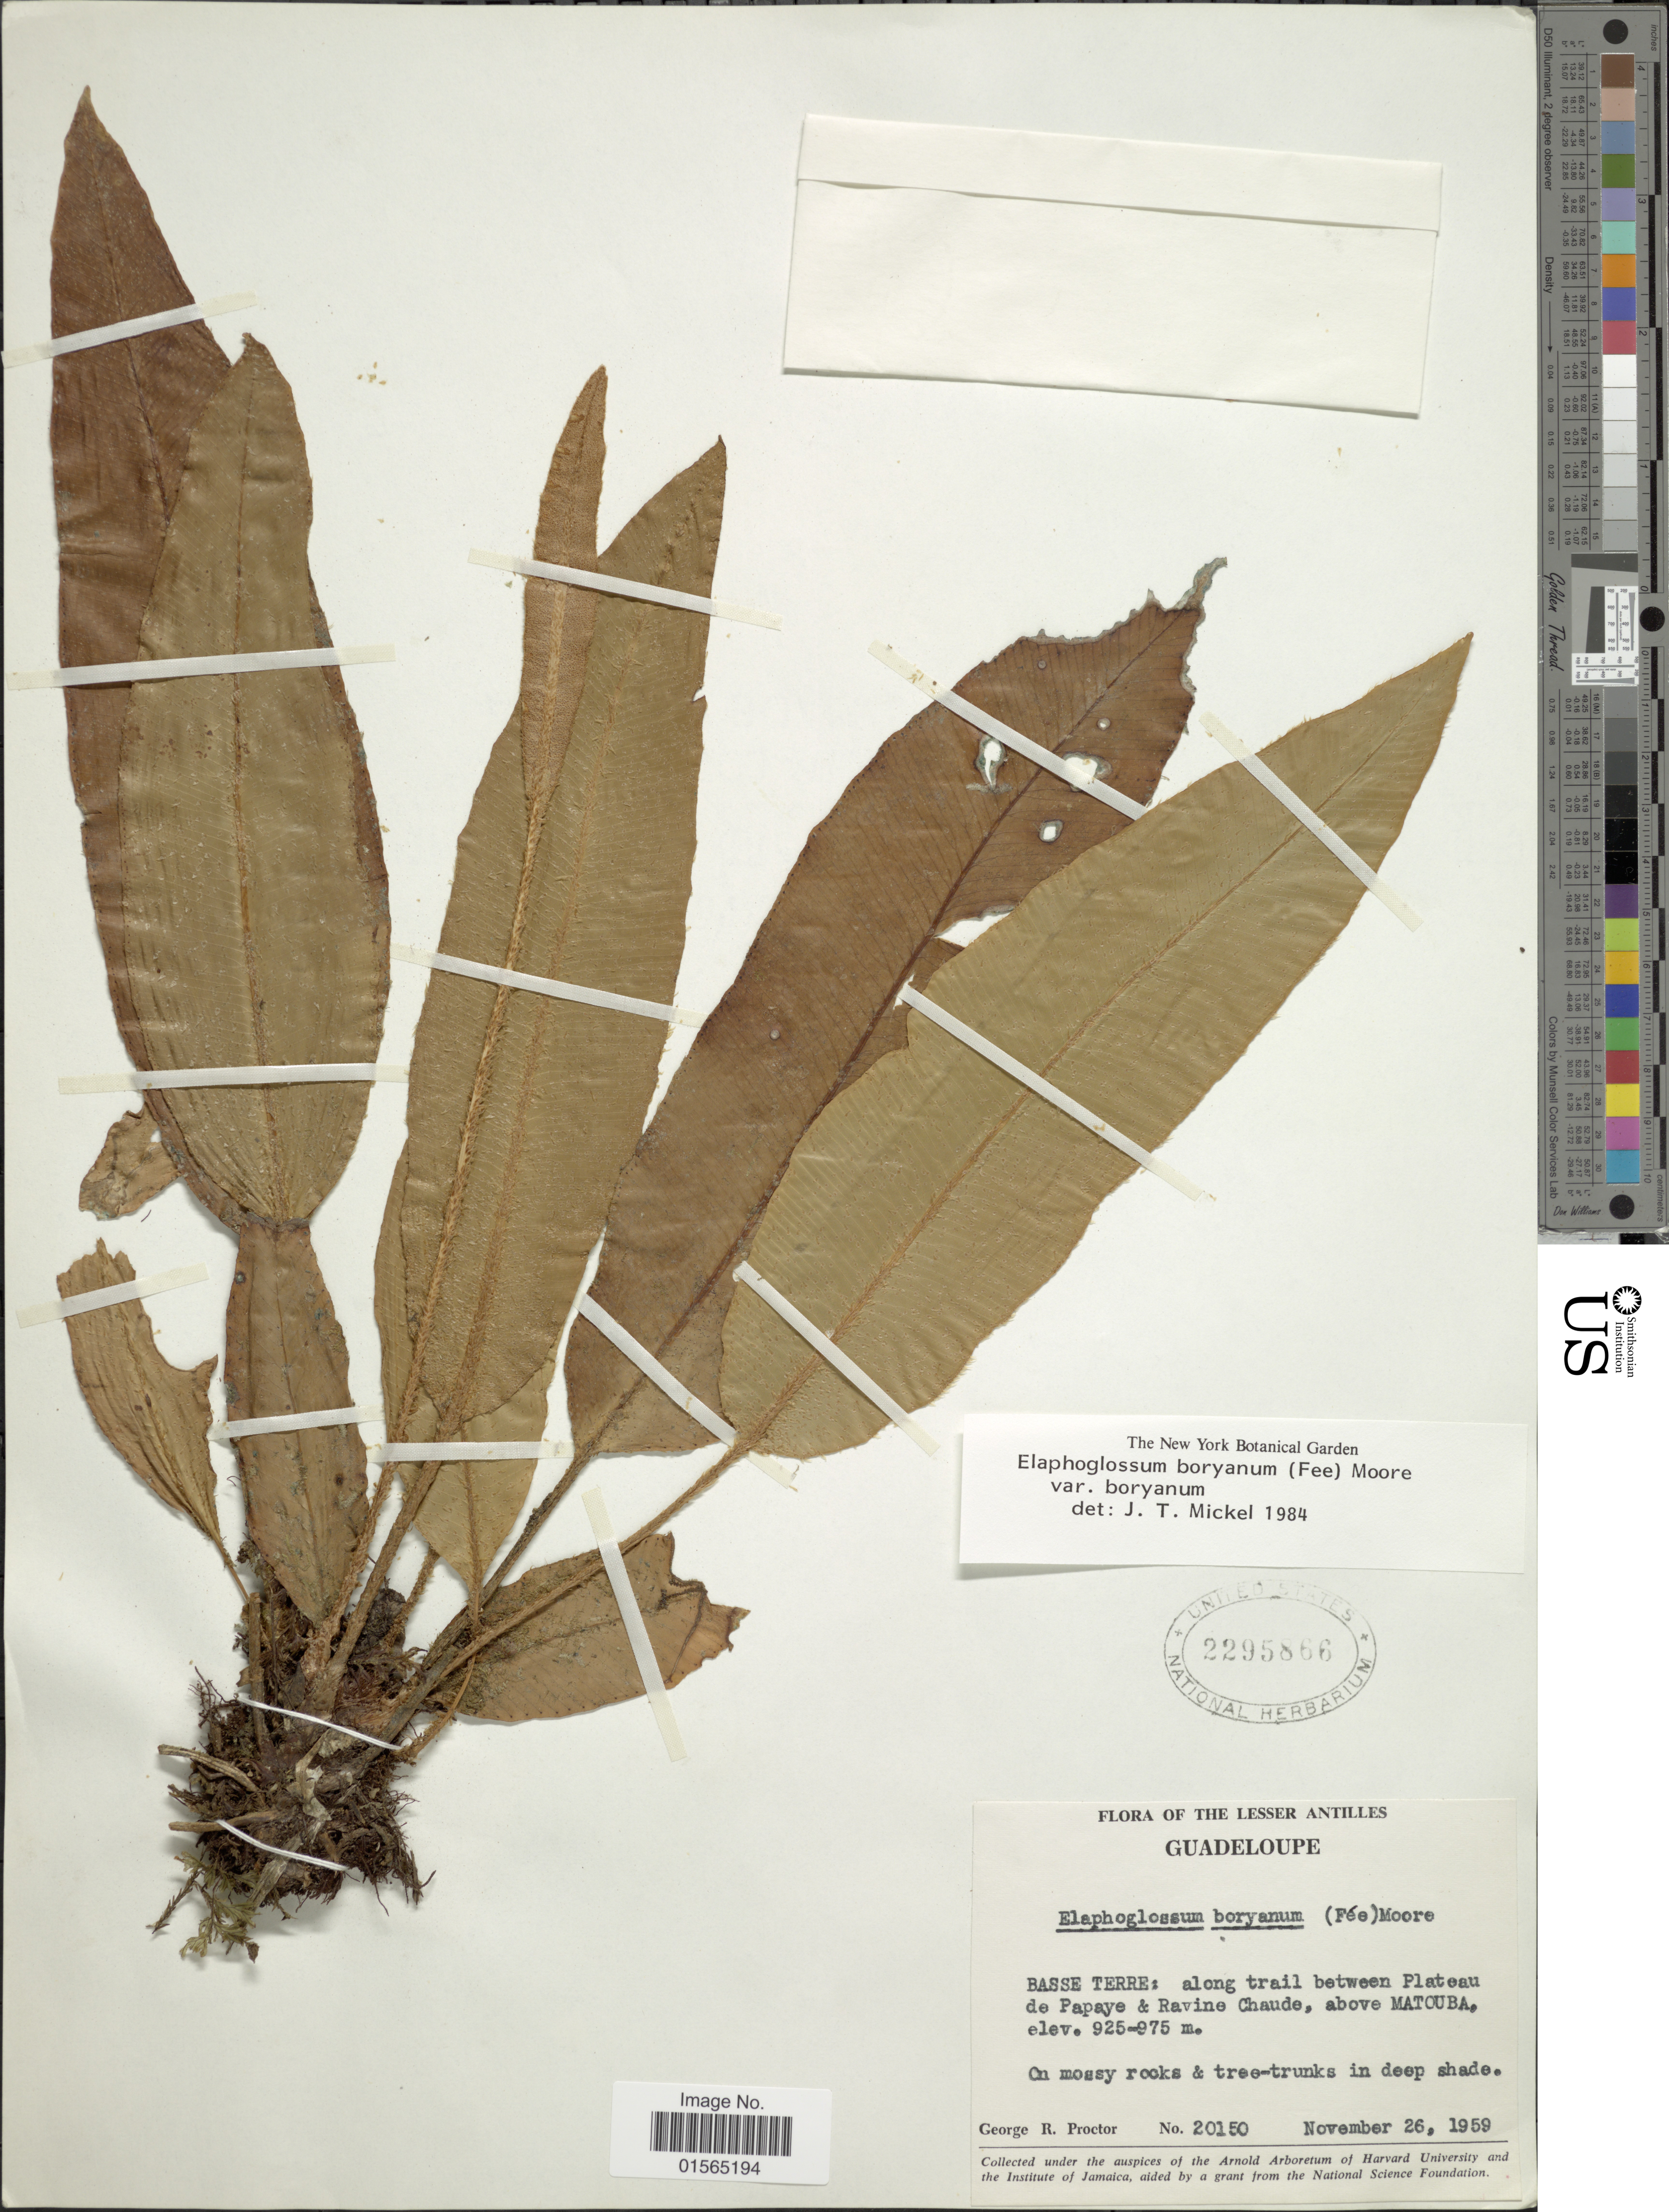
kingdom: Plantae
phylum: Tracheophyta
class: Polypodiopsida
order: Polypodiales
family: Dryopteridaceae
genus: Elaphoglossum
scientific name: Elaphoglossum boryanum var. boryanum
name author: (Fée) T. Moore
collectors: G. R. Proctor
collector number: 20150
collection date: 1959-11-26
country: Guadeloupe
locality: Basse Terre: along trail between Plateau de Papaye & Ravine Chaude, above Matouba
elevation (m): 925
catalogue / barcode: US 2295866